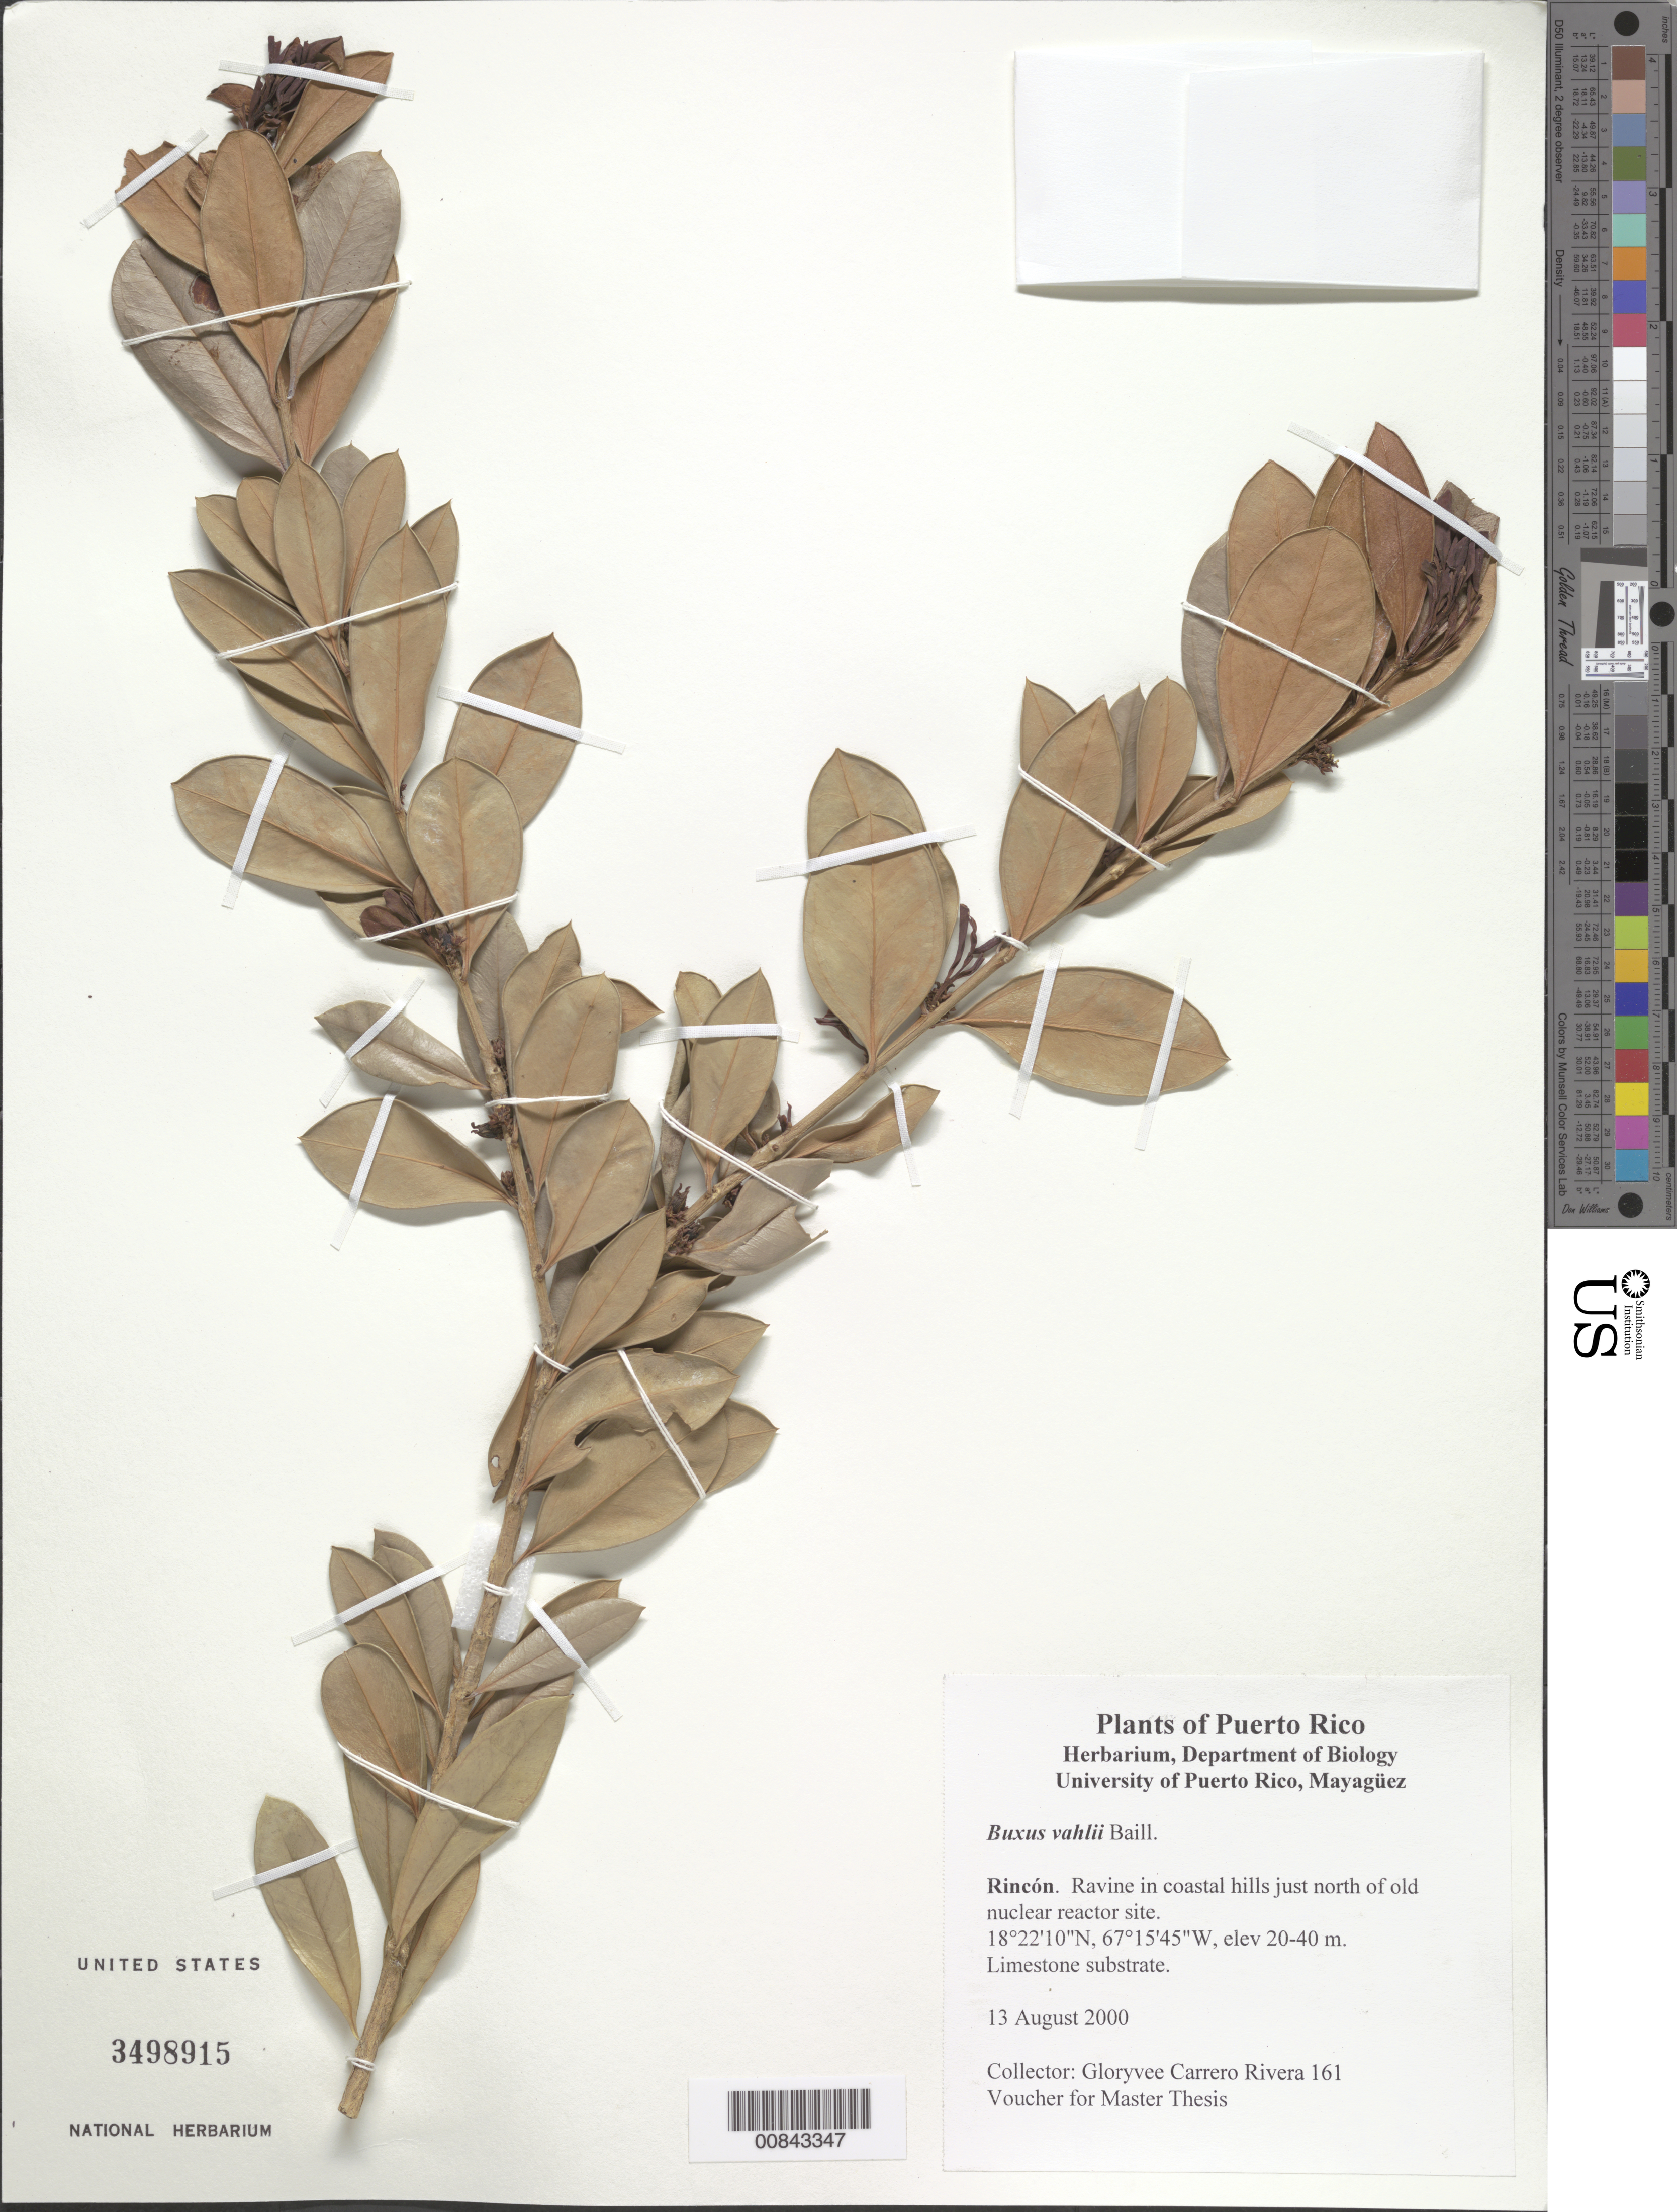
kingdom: Plantae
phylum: Tracheophyta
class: Magnoliopsida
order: Buxales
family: Buxaceae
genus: Buxus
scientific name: Buxus vahlii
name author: Baill.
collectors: G. Rivera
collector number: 161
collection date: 2000-08-13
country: Puerto Rico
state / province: Rincón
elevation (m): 20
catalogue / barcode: US 3498915